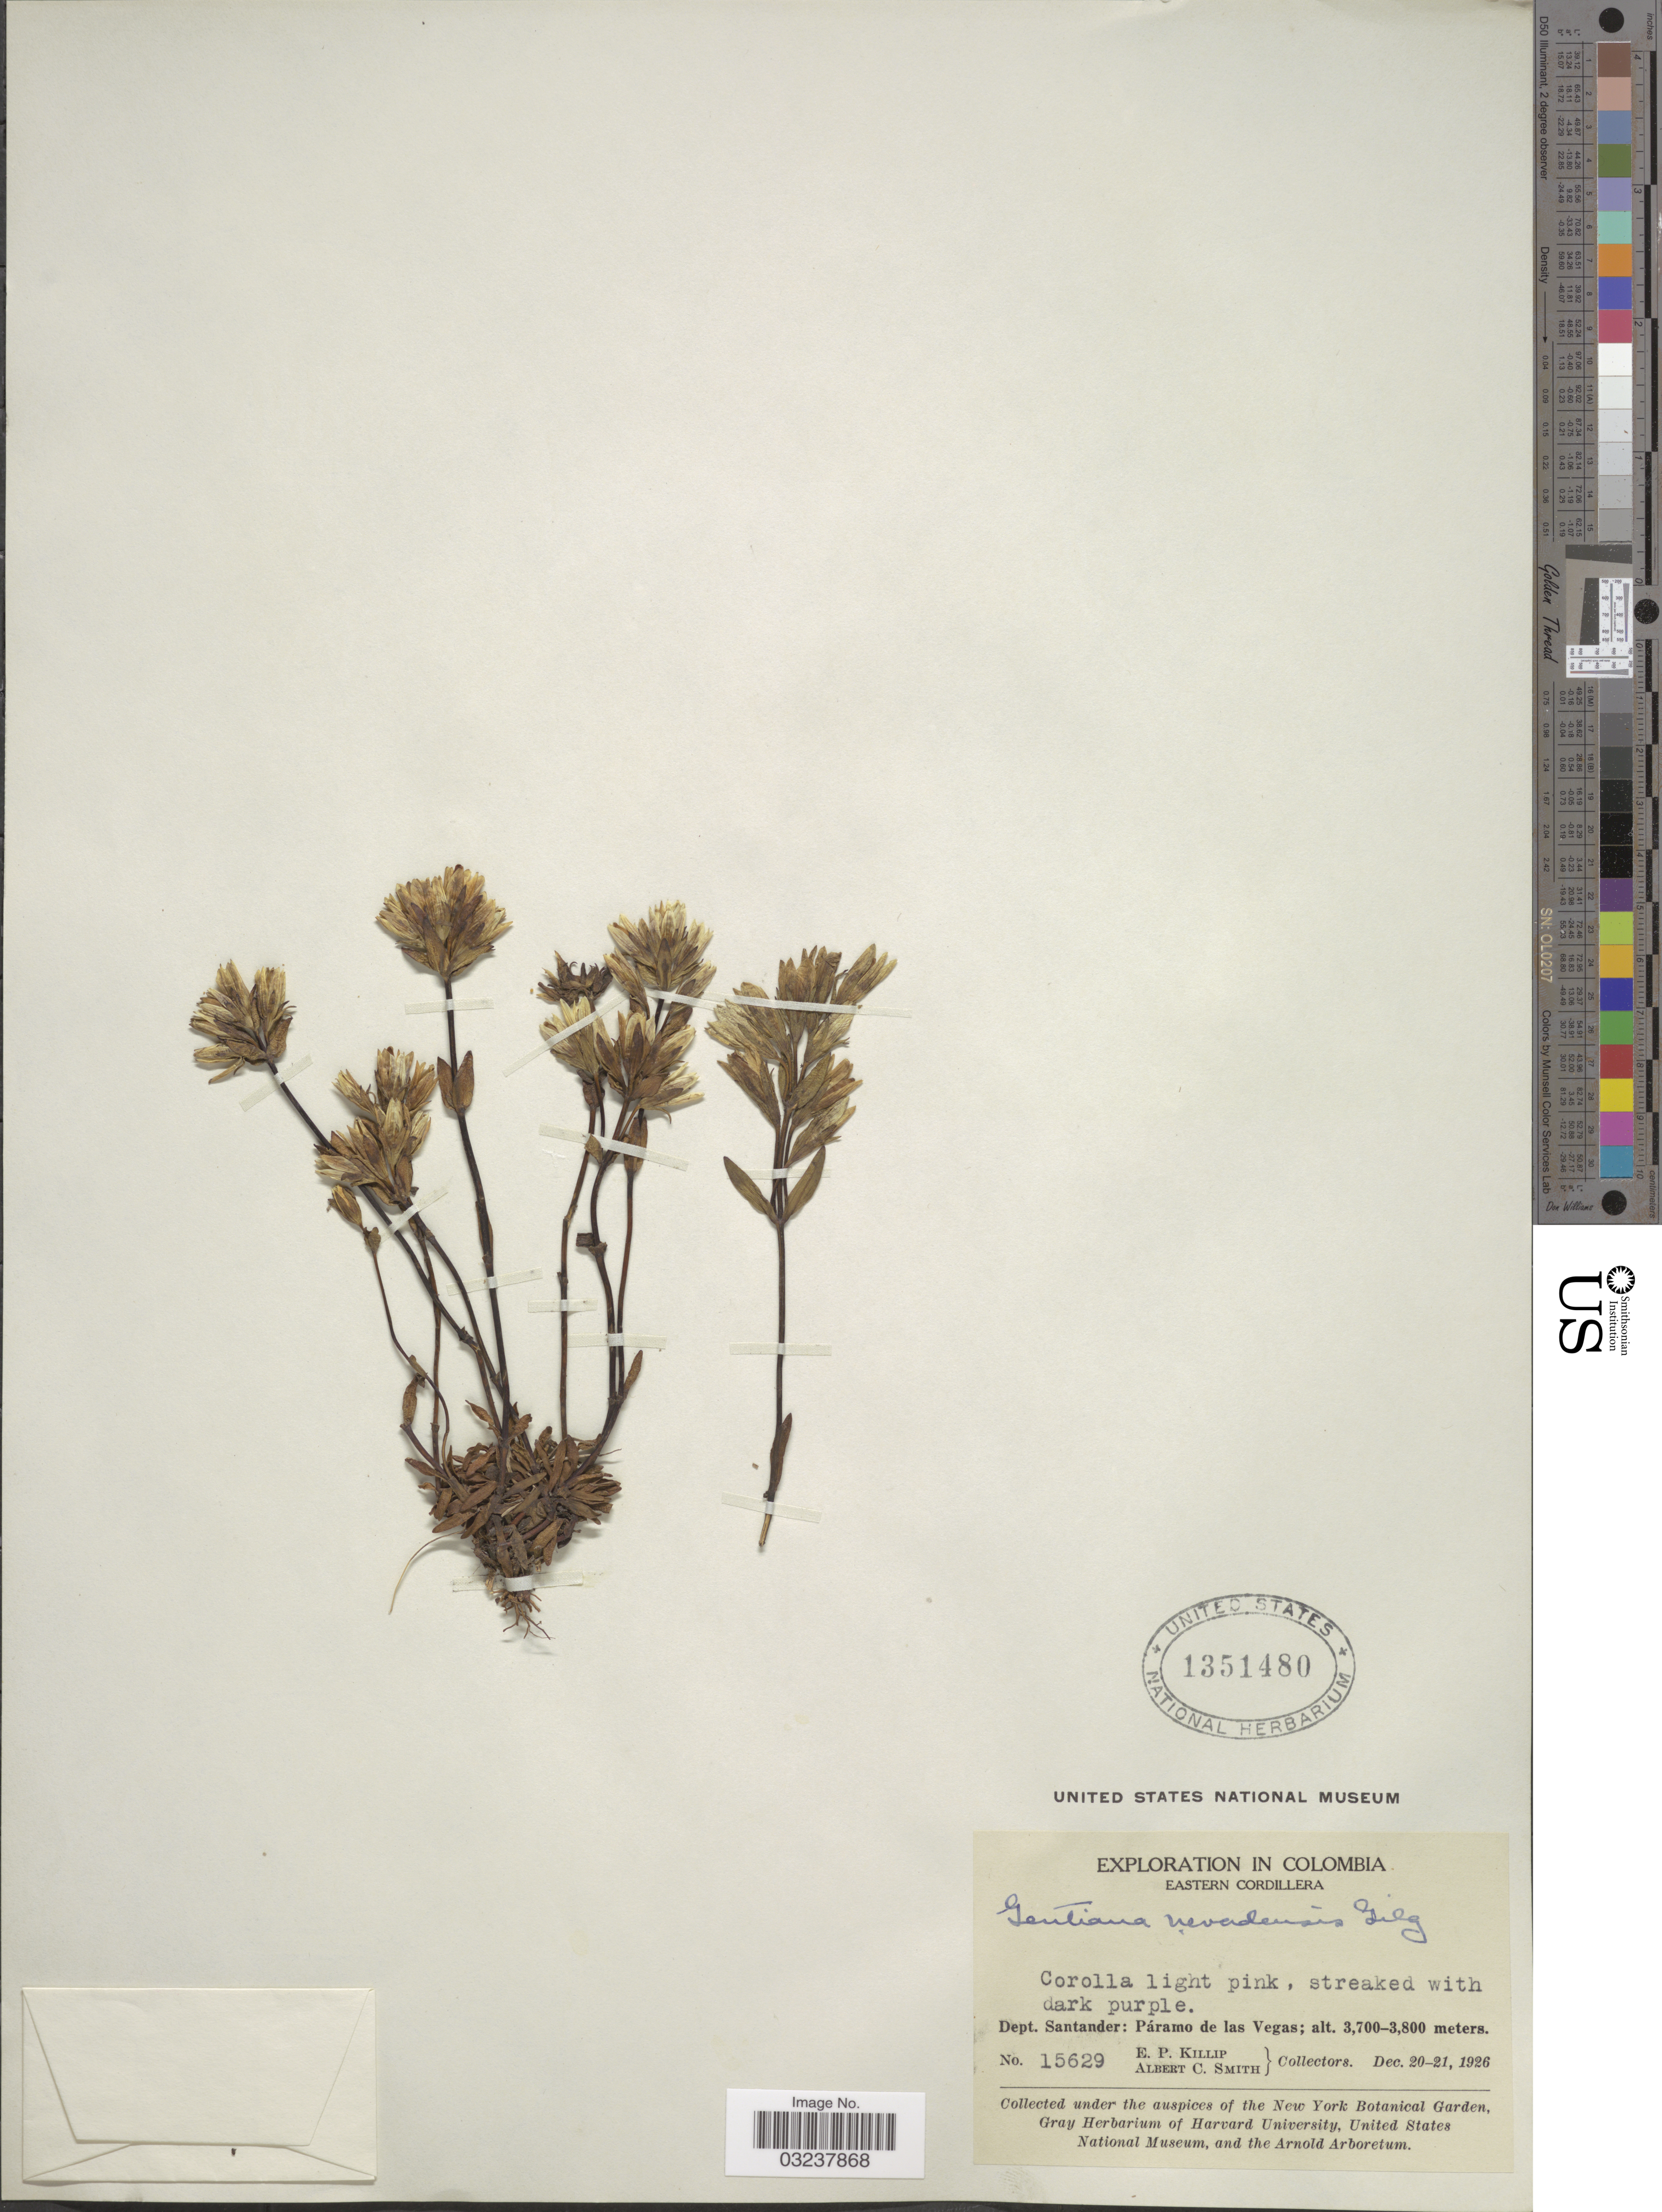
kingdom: Plantae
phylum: Tracheophyta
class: Magnoliopsida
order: Gentianales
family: Gentianaceae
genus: Gentianella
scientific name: Gentianella nevadensis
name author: (Gilg) Waever & Wüdenberg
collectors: E. P. Killip & A. C. Smith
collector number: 15629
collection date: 1926-12-20/1926-12-21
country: Colombia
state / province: Santander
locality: Eastern Cordillera, Dept. Santander: Páramo de las Vegas.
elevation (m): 3700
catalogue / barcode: US 1351480